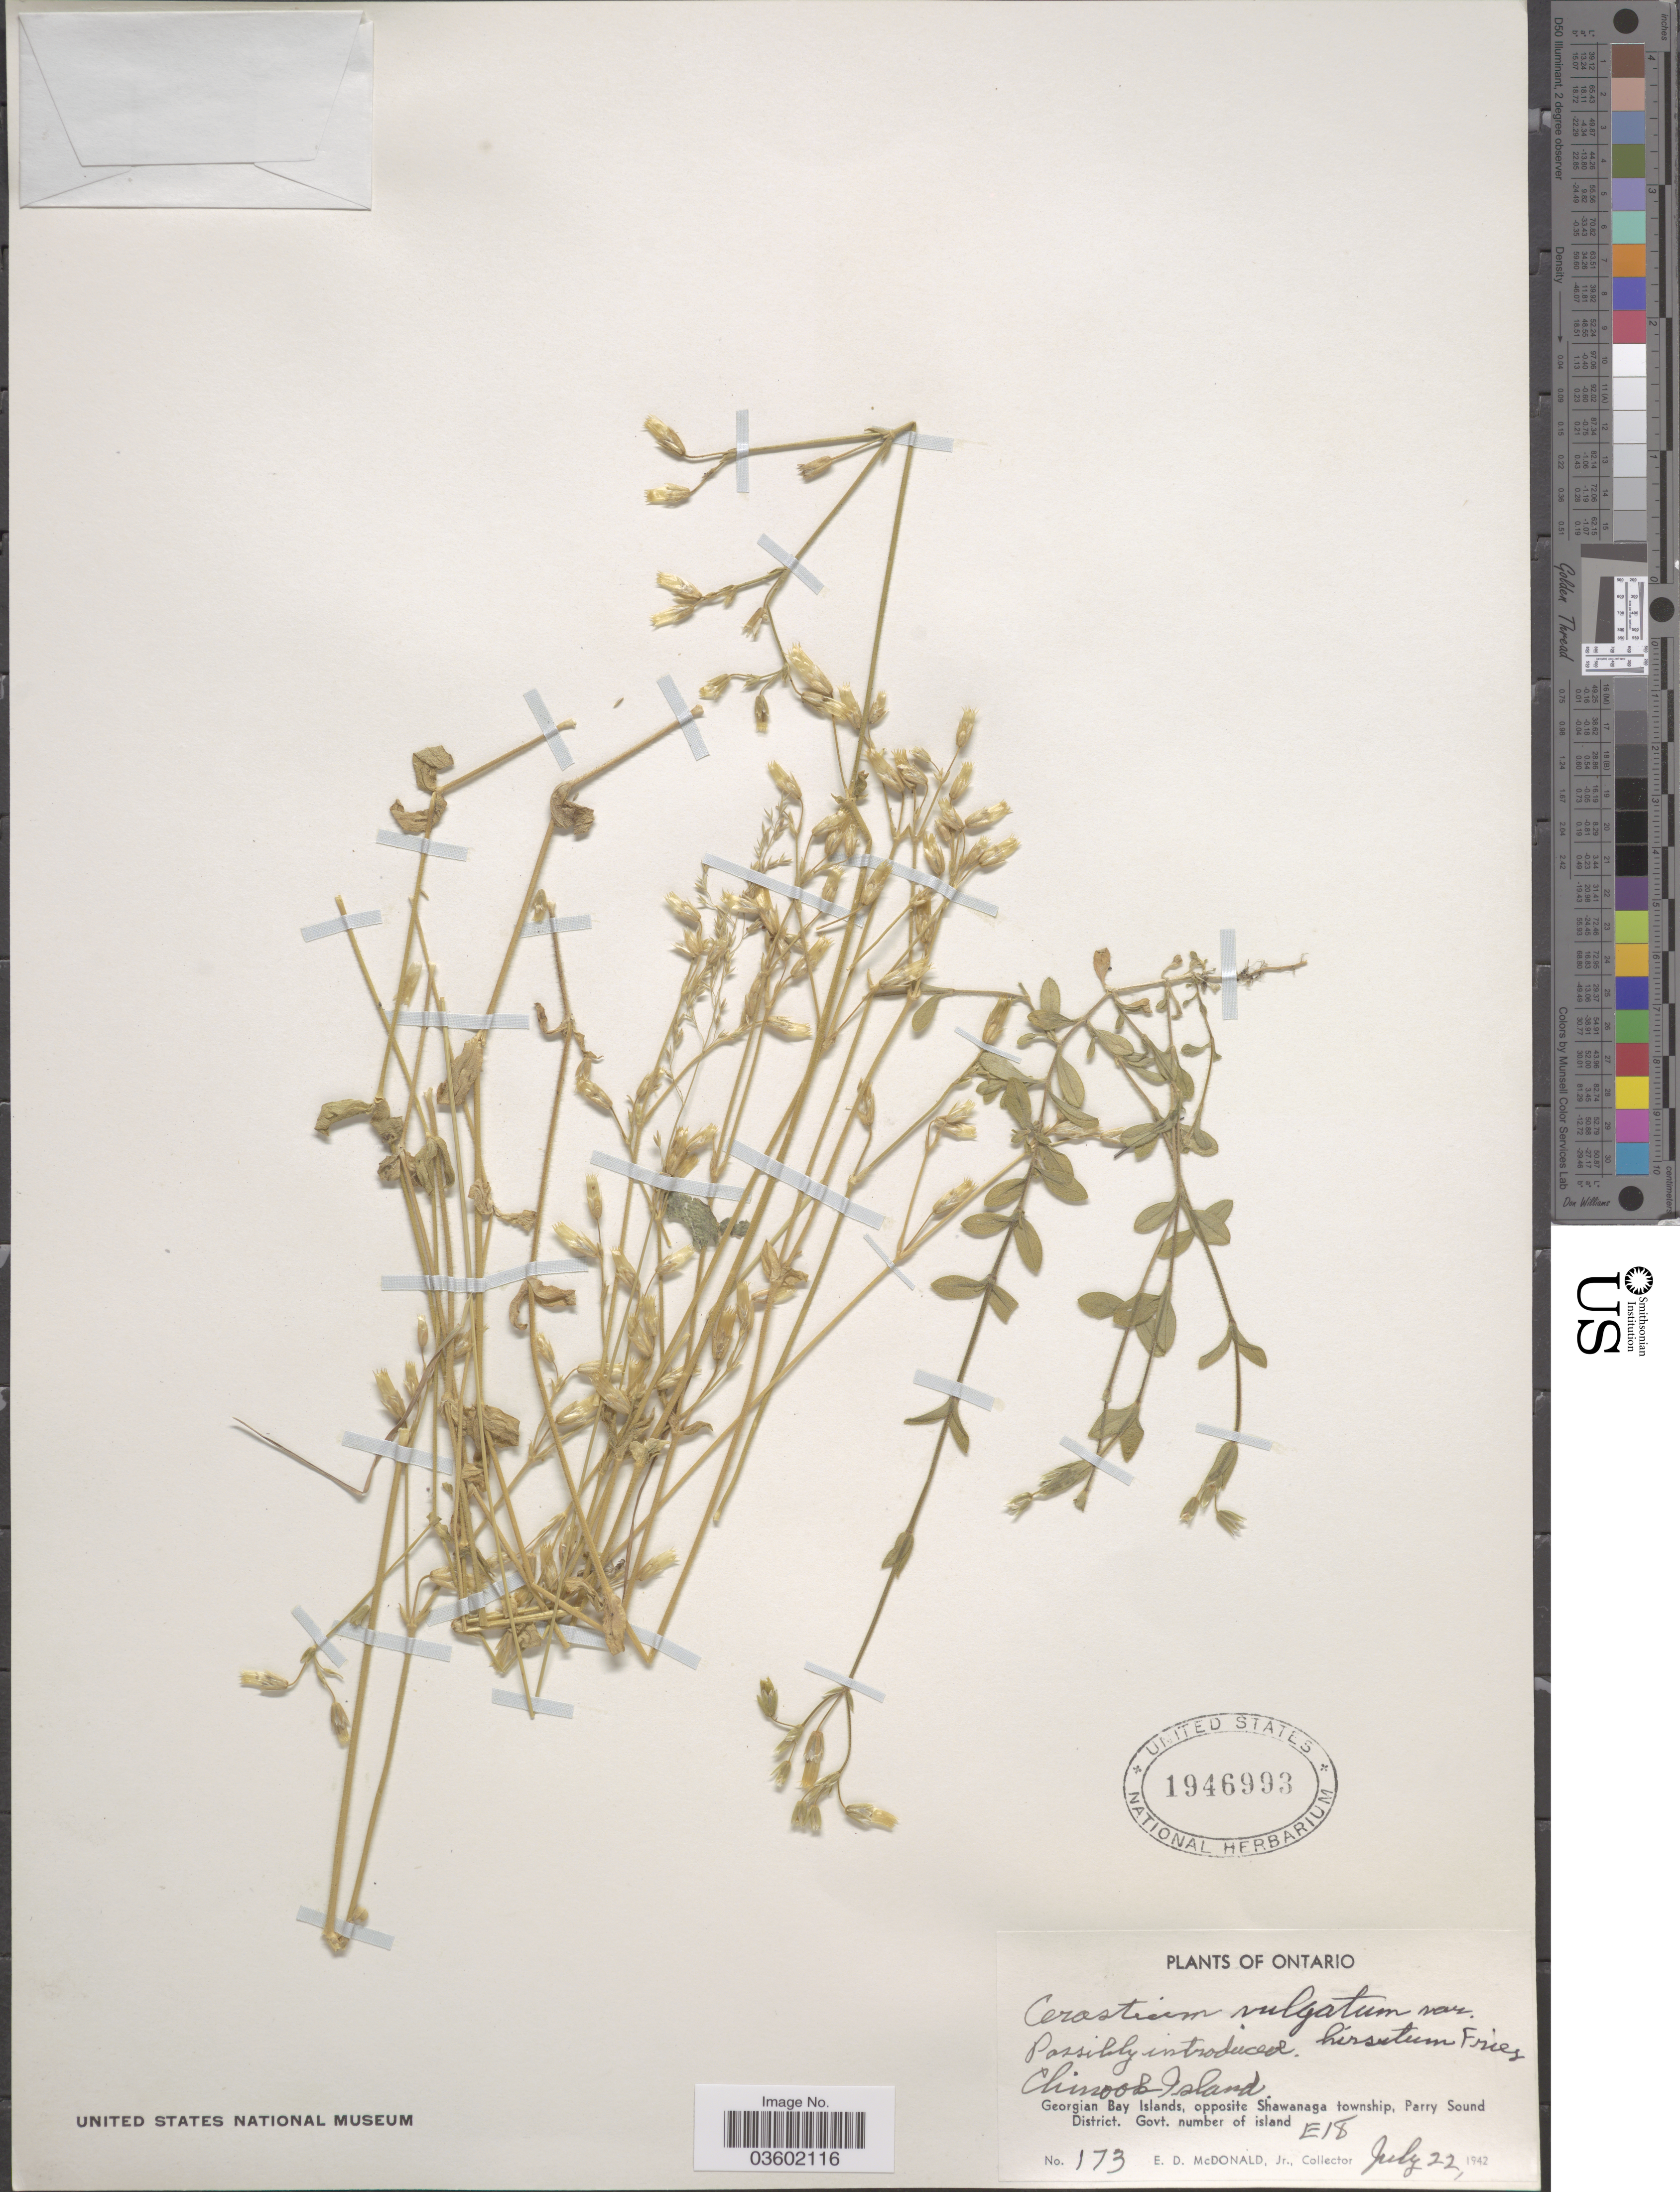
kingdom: Plantae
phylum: Tracheophyta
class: Magnoliopsida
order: Caryophyllales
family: Caryophyllaceae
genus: Cerastium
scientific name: Cerastium vulgatum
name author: L.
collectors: E. D. McDonald Jr.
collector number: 173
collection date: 1942-07-22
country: Canada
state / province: Ontario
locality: Chinook Island. Georgian Bay Islands, opposite Shawanaga township, Parry Sound District. Govt. number of island E18.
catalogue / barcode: US 1946993